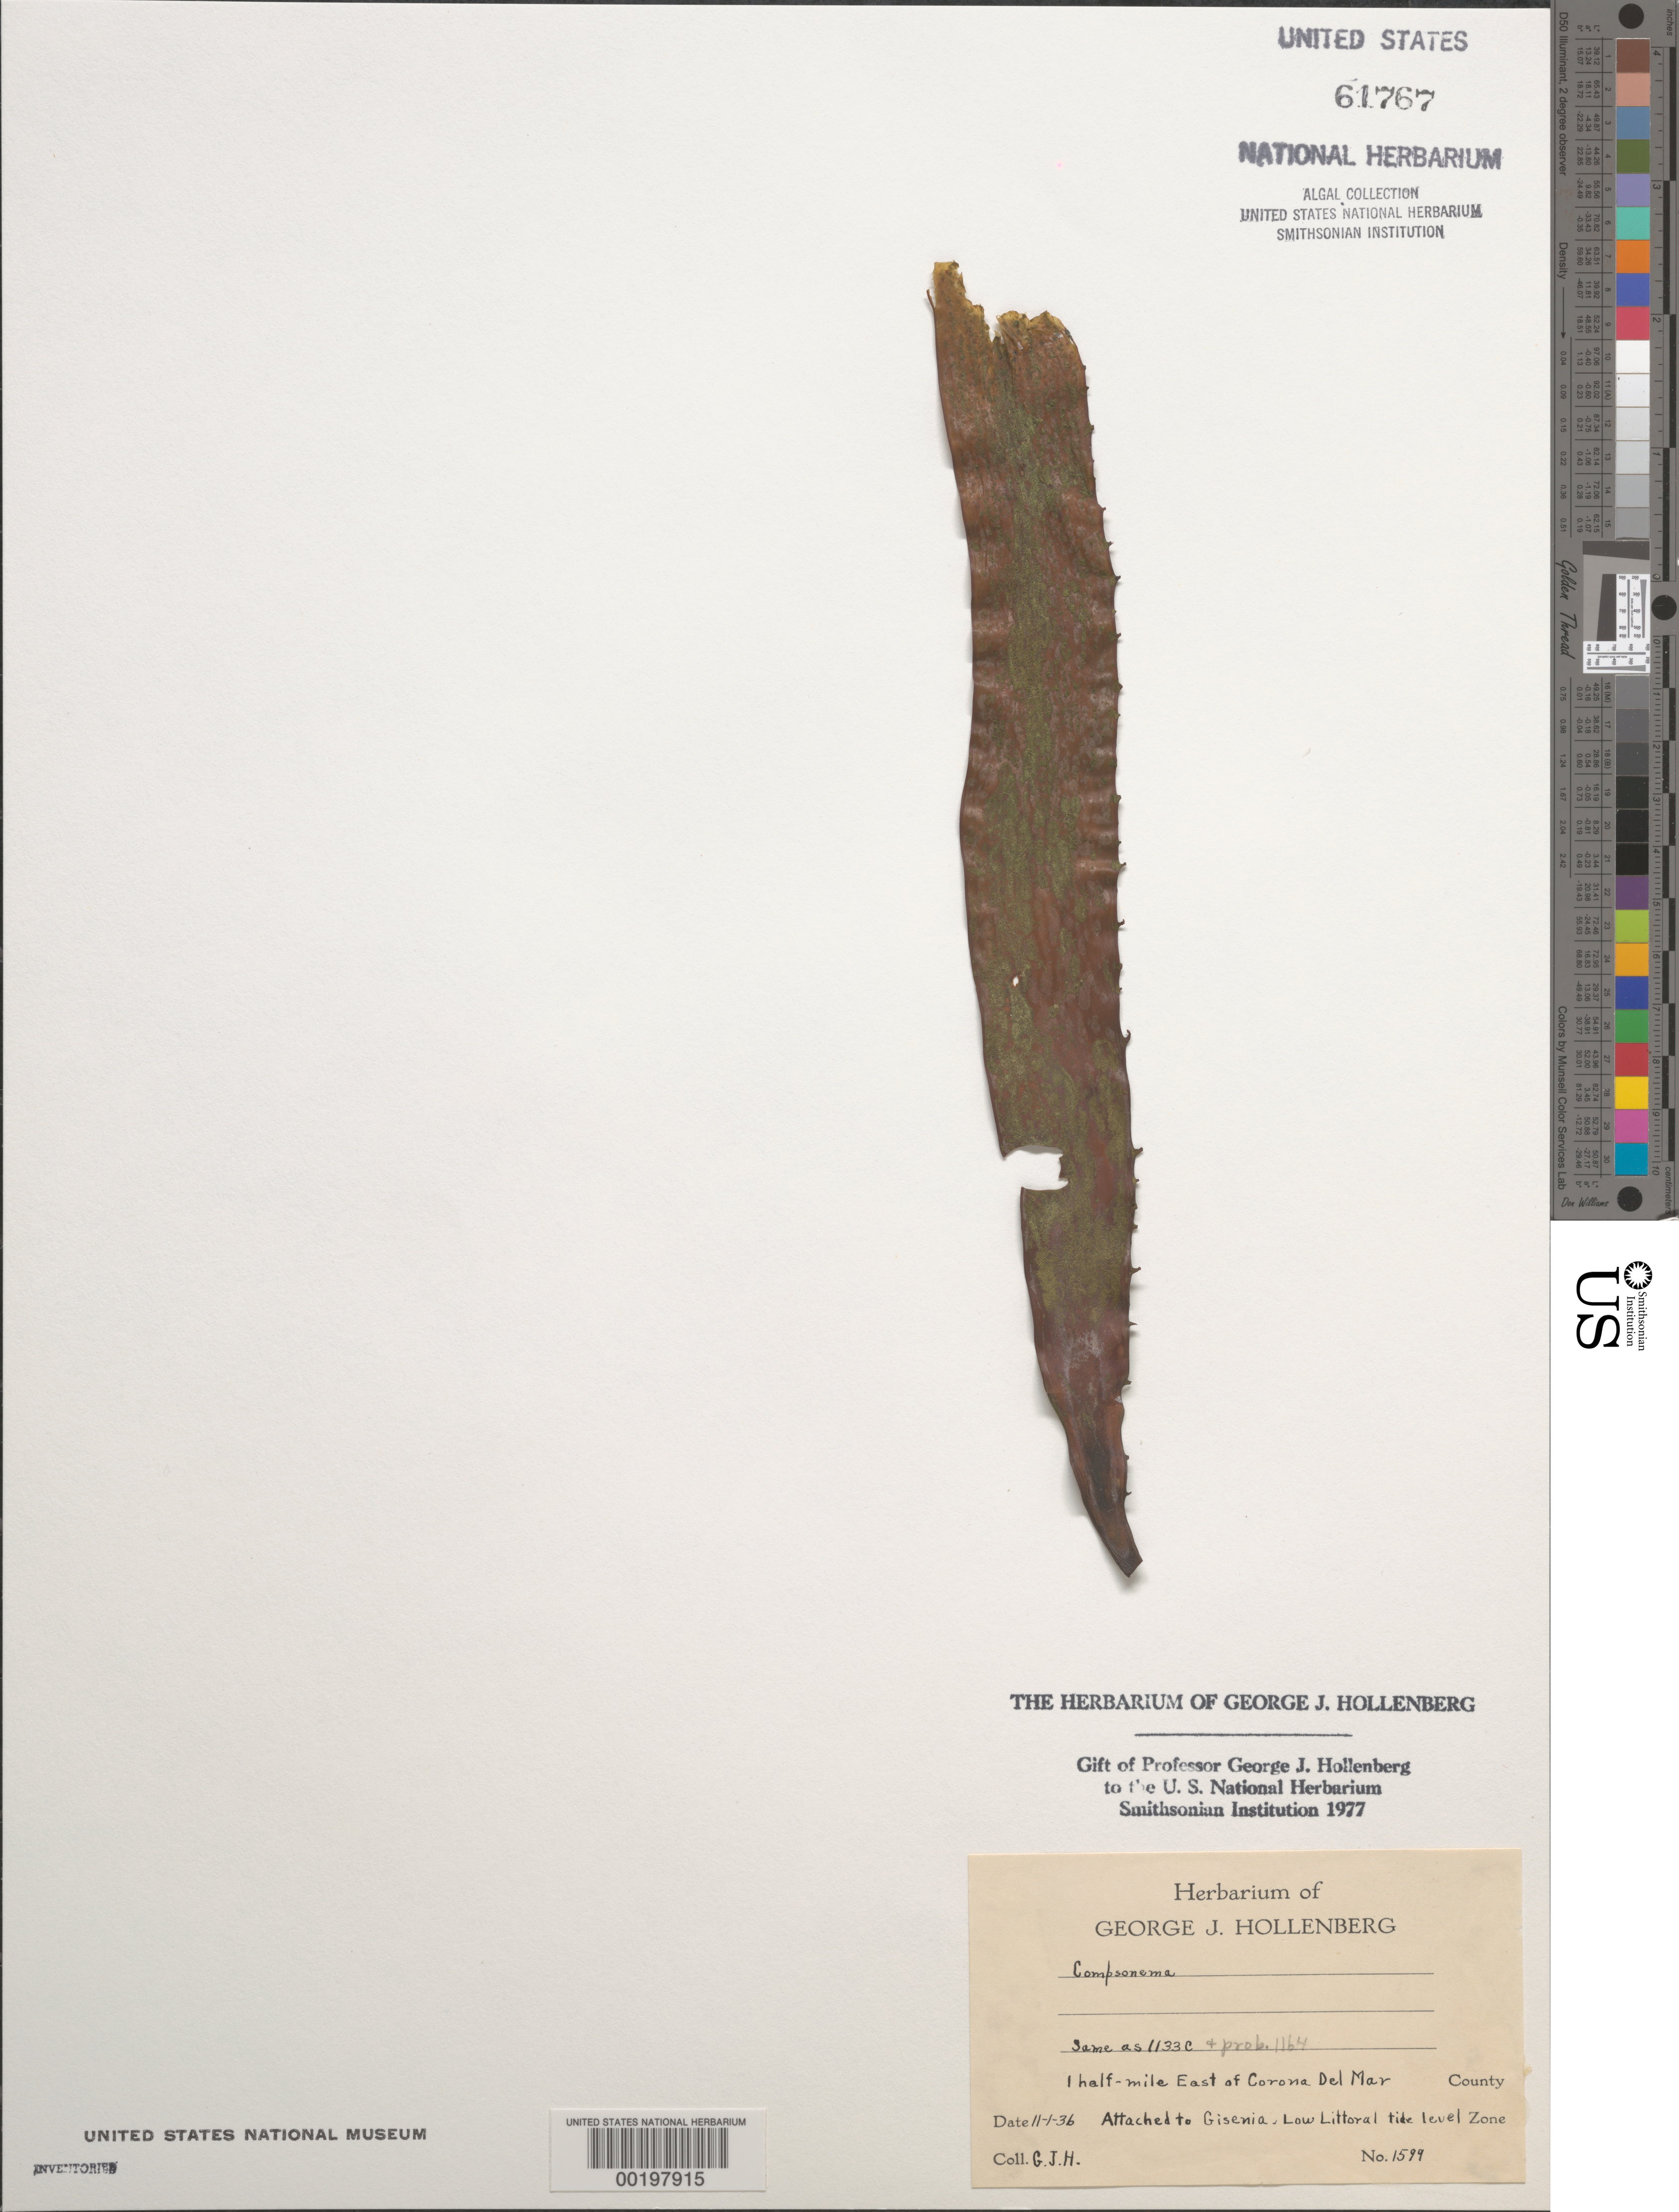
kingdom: Chromista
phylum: Ochrophyta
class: Phaeophyceae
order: Scytosiphonales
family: Scytosiphonaceae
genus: Compsonema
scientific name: Compsonema sp.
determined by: Hollenberg, George J.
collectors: G. Hollenberg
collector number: GJH 1599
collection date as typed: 01 Nov 1936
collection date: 1936-11-01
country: United States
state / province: California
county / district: Orange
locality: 0.5 mile east of Corona del Mar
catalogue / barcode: US 61767